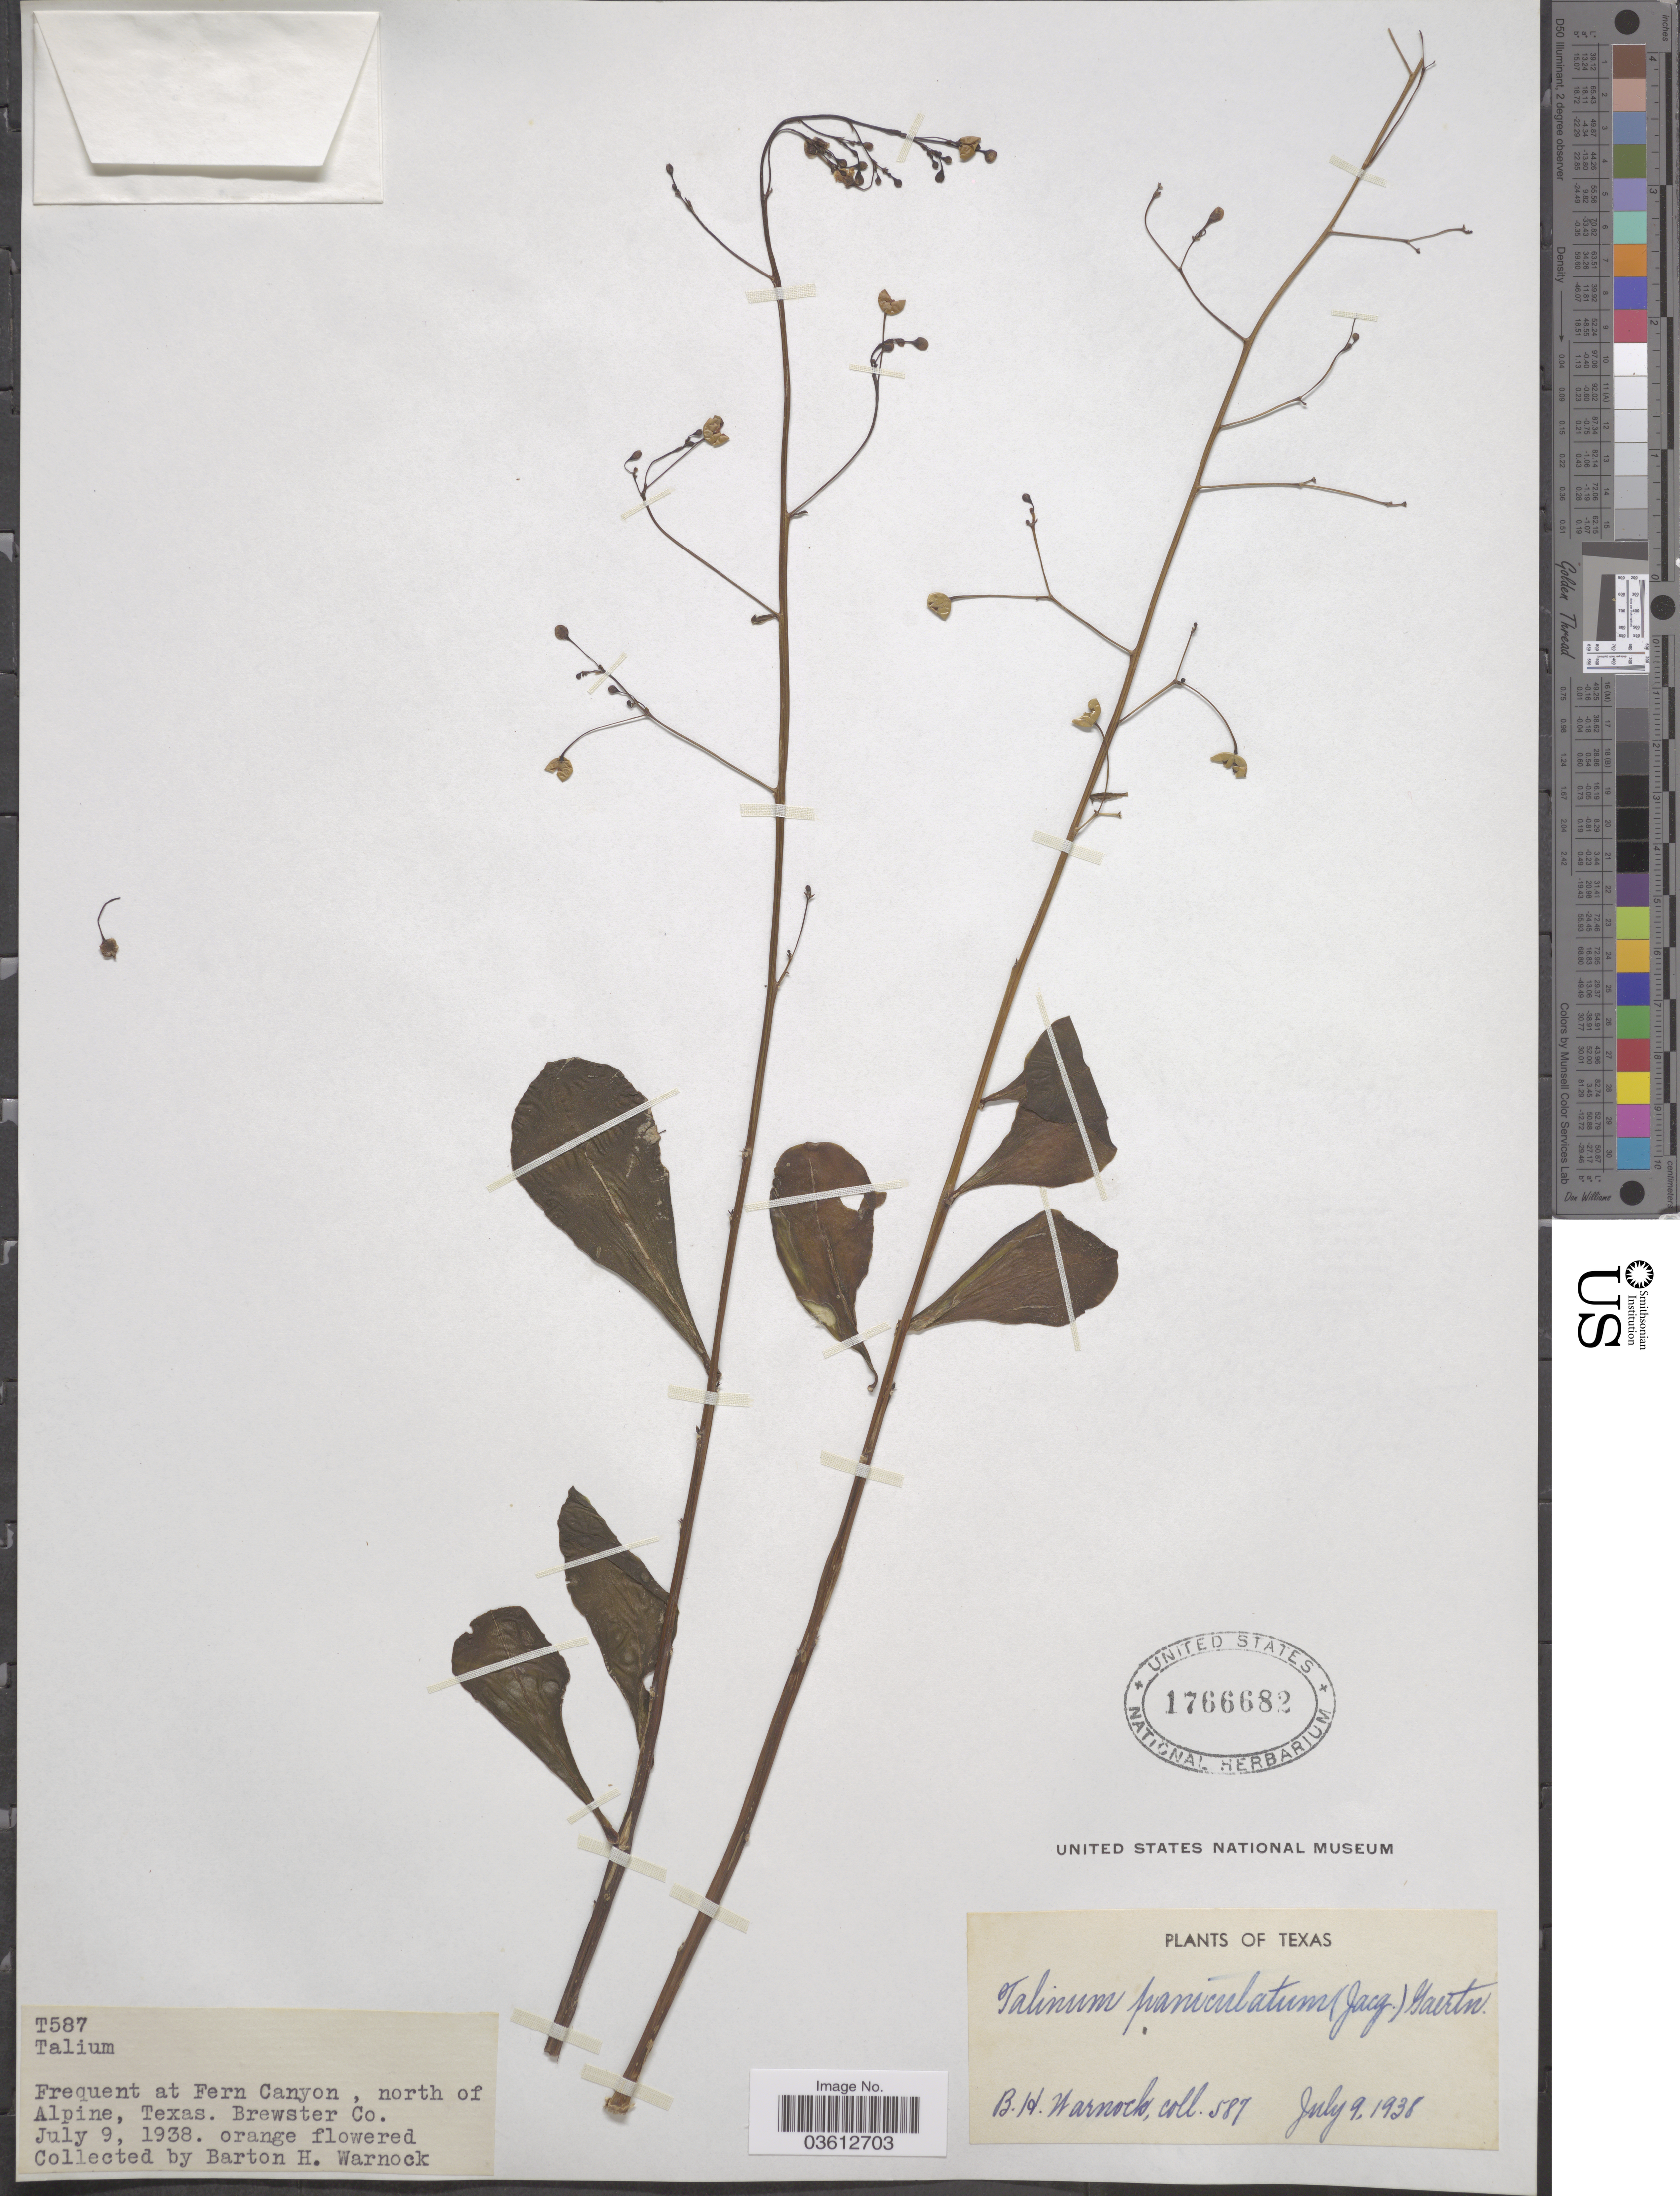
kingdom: Plantae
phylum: Tracheophyta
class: Magnoliopsida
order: Caryophyllales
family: Talinaceae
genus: Talinum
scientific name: Talinum paniculatum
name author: (Jacq.) Gaertn.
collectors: B. H. Warnock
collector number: T587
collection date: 1938-07-09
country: United States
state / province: Texas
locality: At Fern Canyon, north of Alpine, Brewster Co.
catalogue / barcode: US 1766682